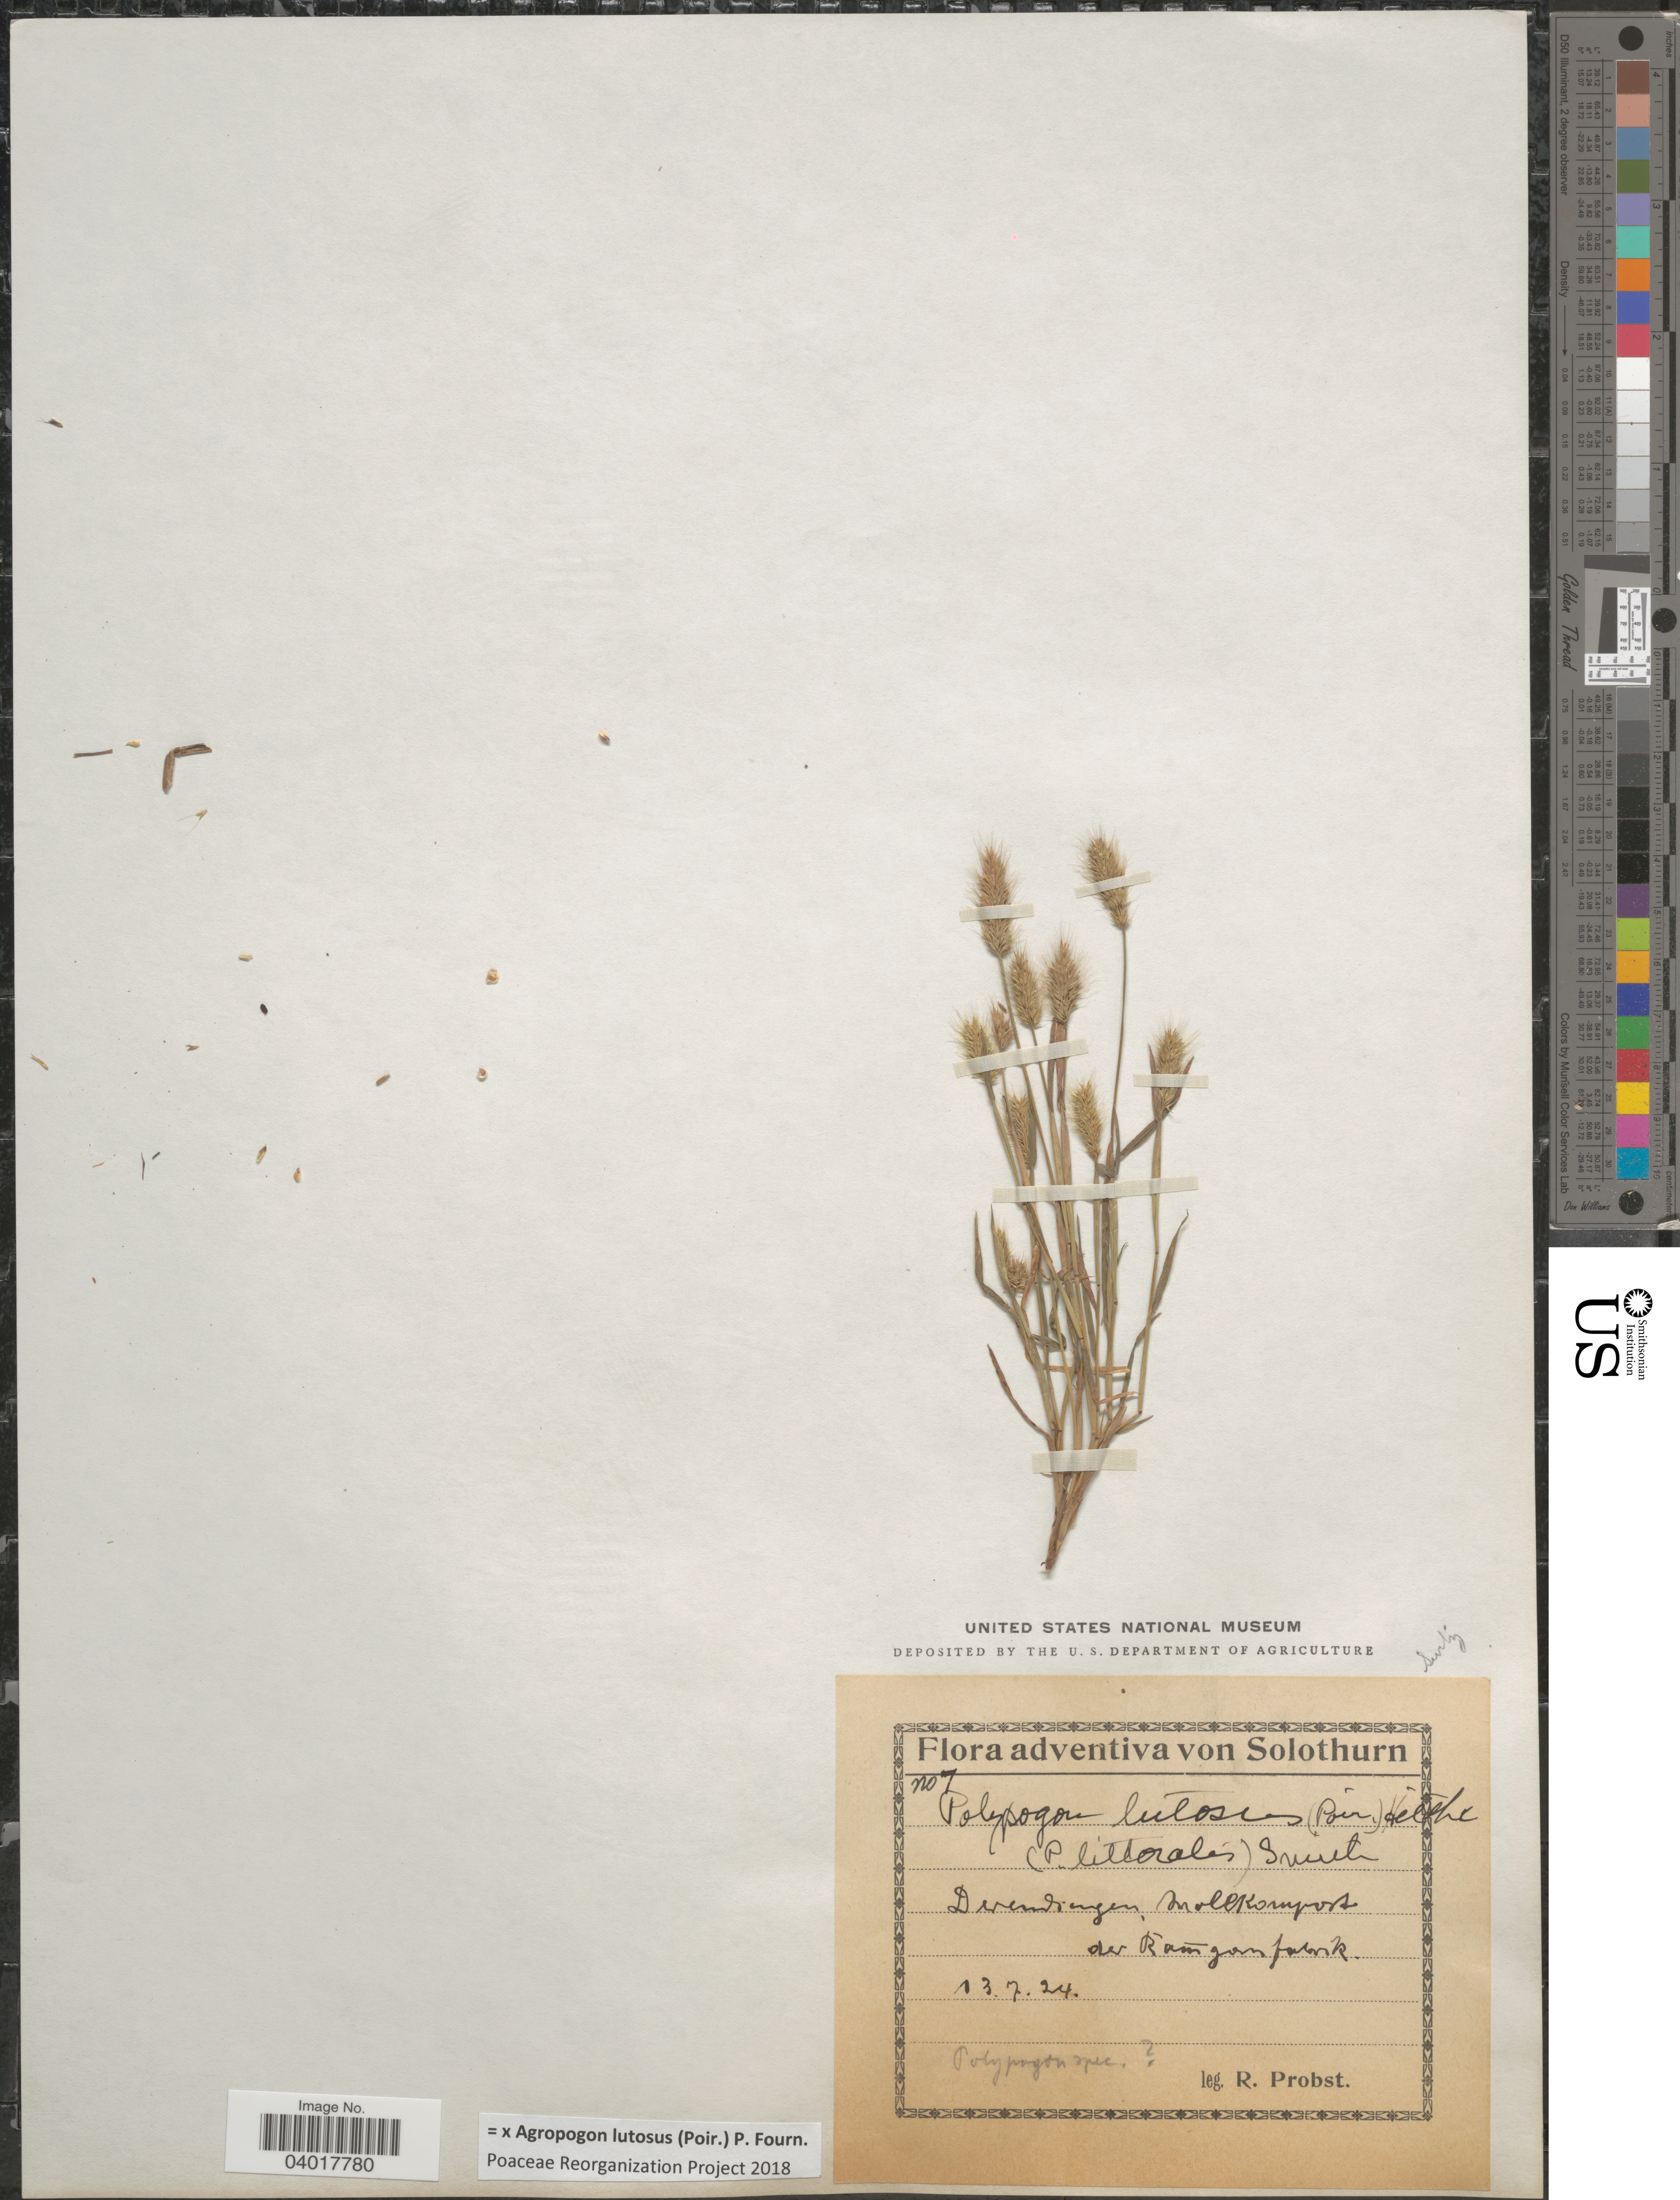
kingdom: Plantae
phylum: Tracheophyta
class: Liliopsida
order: Poales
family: Poaceae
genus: Agropogon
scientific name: x Agropogon lutosus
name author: (Poir.) P. Fourn.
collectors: R. Probst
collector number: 7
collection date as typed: Transcribed d/m/y: 13/7/24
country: Switzerland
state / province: Solothurn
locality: Derendingen.